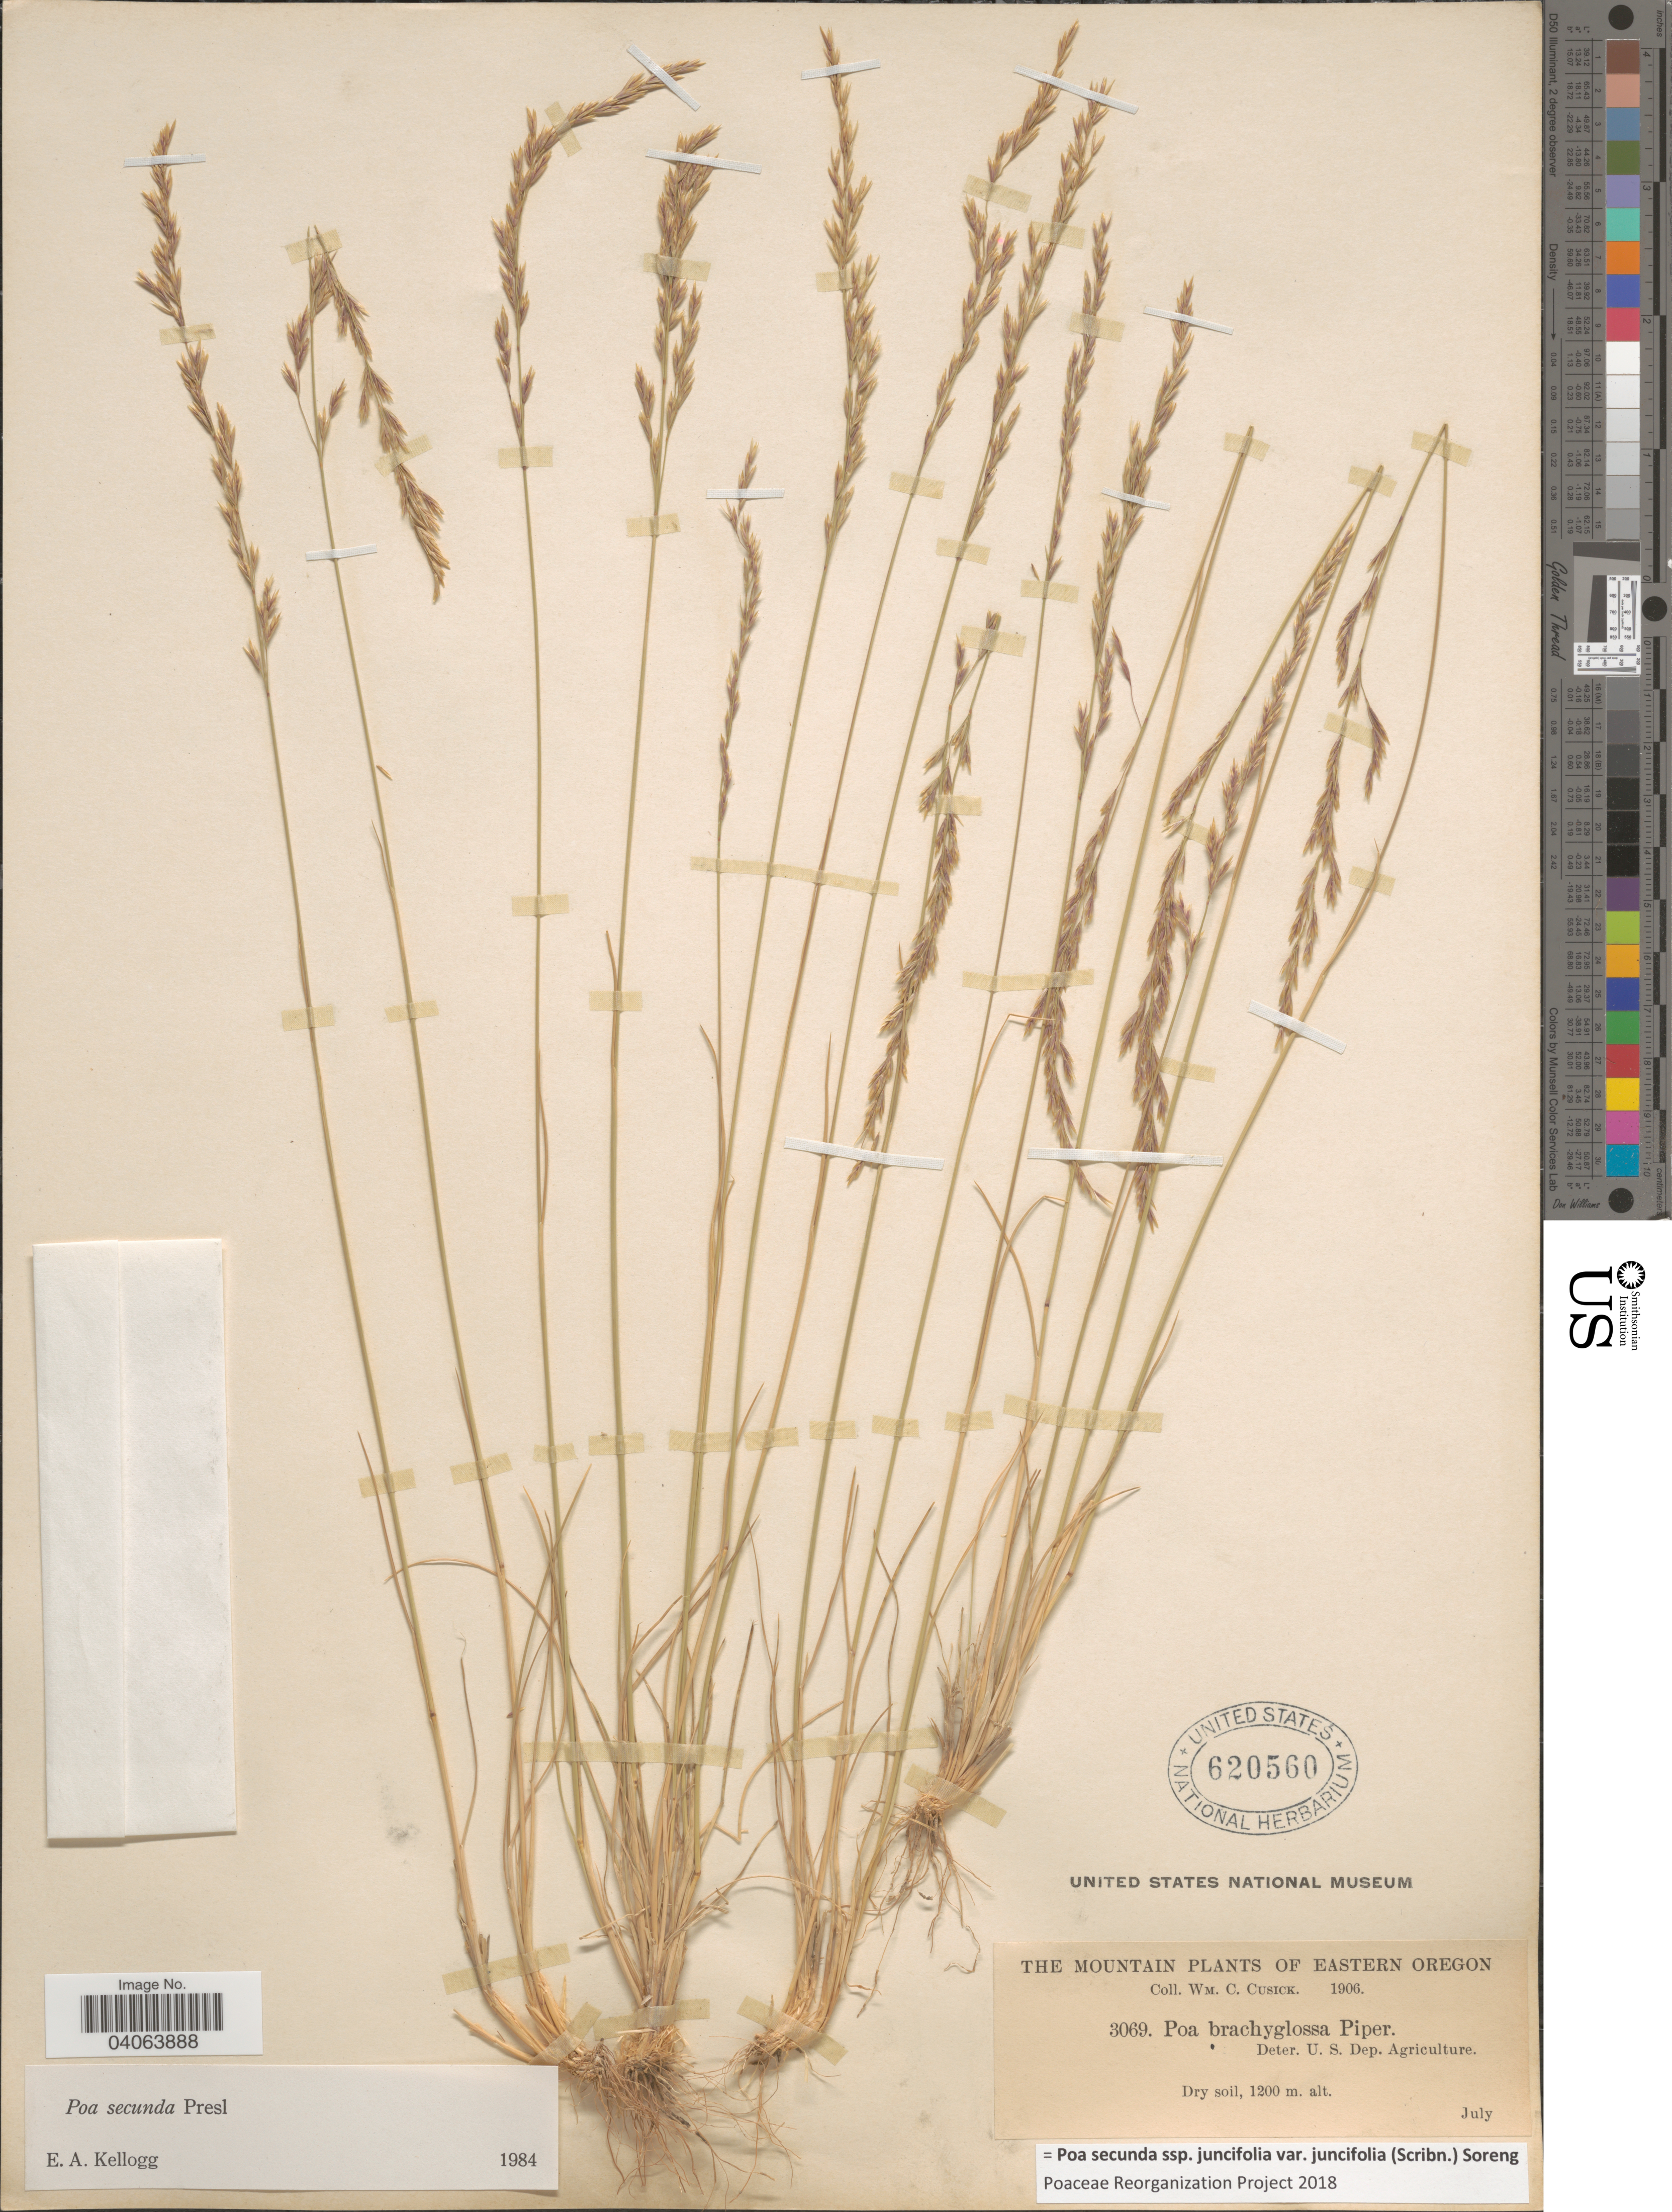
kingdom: Plantae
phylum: Tracheophyta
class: Liliopsida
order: Poales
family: Poaceae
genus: Poa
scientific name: Poa secunda subsp. juncifolia var. juncifolia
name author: (Scribn.) Soreng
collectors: W. C. Cusick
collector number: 3069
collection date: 1906-07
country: United States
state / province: Oregon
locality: Eastern Oregon.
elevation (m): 1200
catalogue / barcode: US 620560